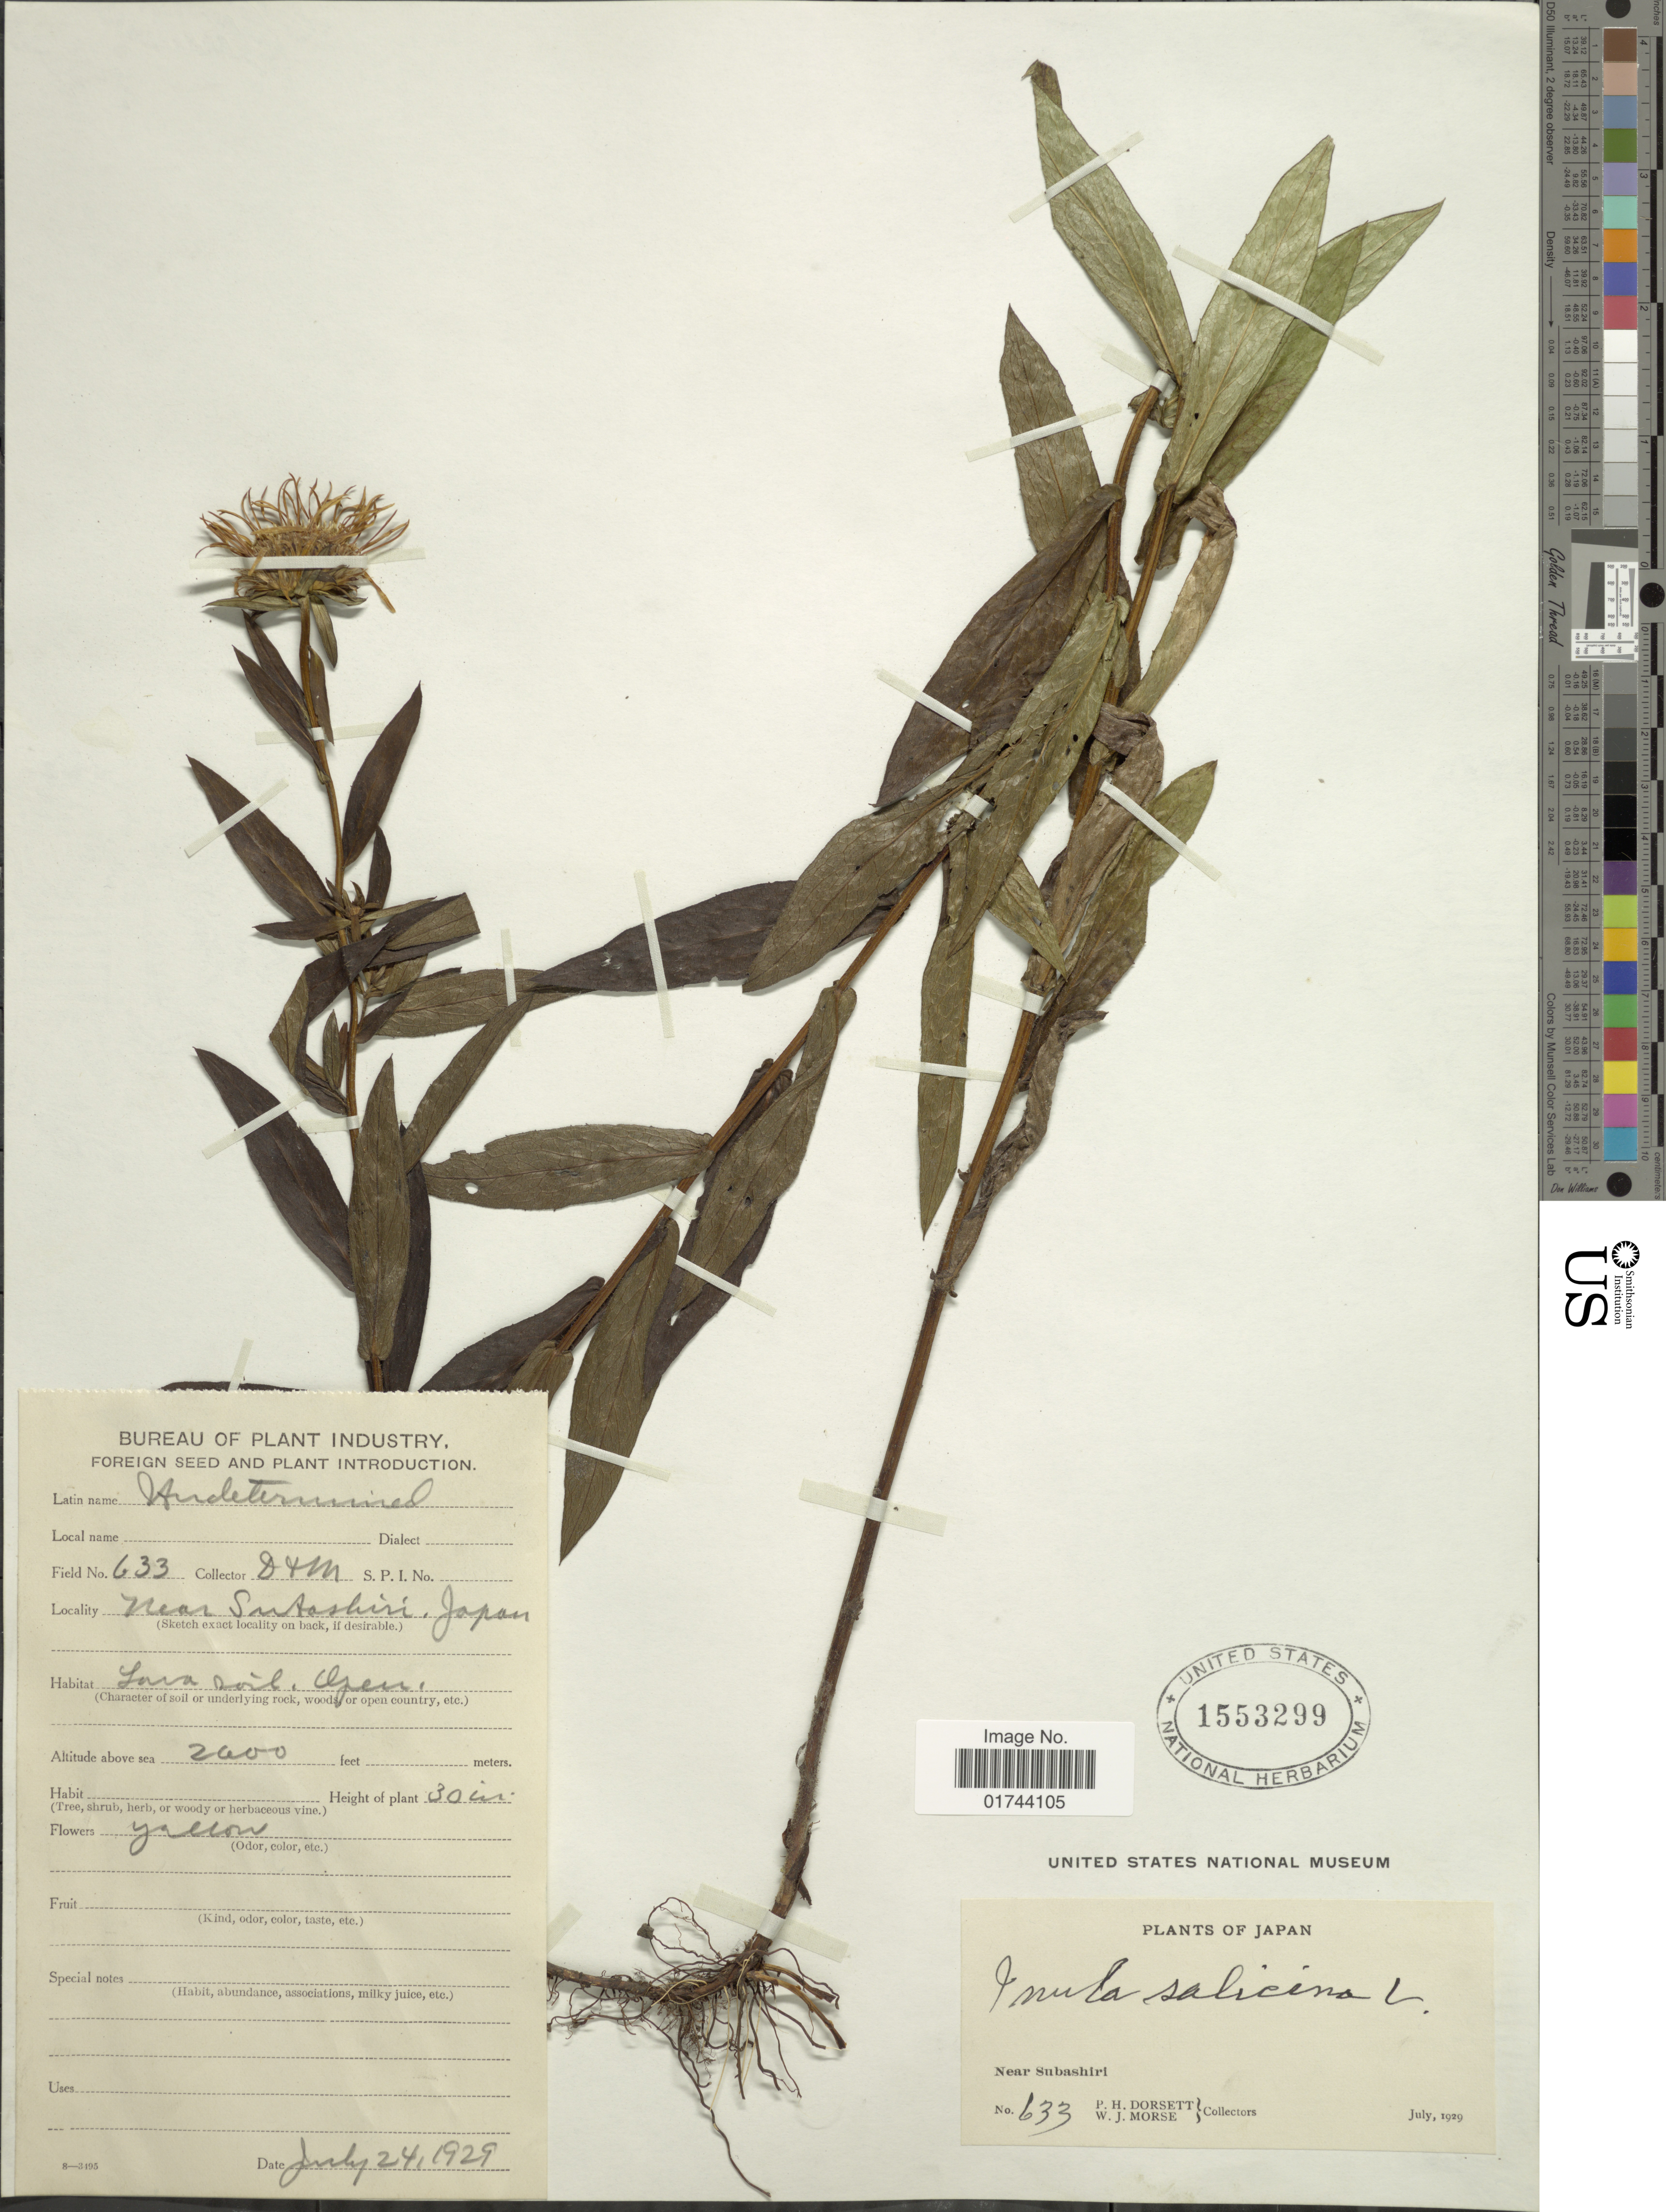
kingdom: Plantae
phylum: Tracheophyta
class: Magnoliopsida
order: Asterales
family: Asteraceae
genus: Inula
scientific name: Inula salicina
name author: L.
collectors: P. H. Dorsett & W. J. Morse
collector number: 633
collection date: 1929-07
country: Japan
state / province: Sizuoka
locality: Near Subashiri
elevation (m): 610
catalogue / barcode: US 1553299